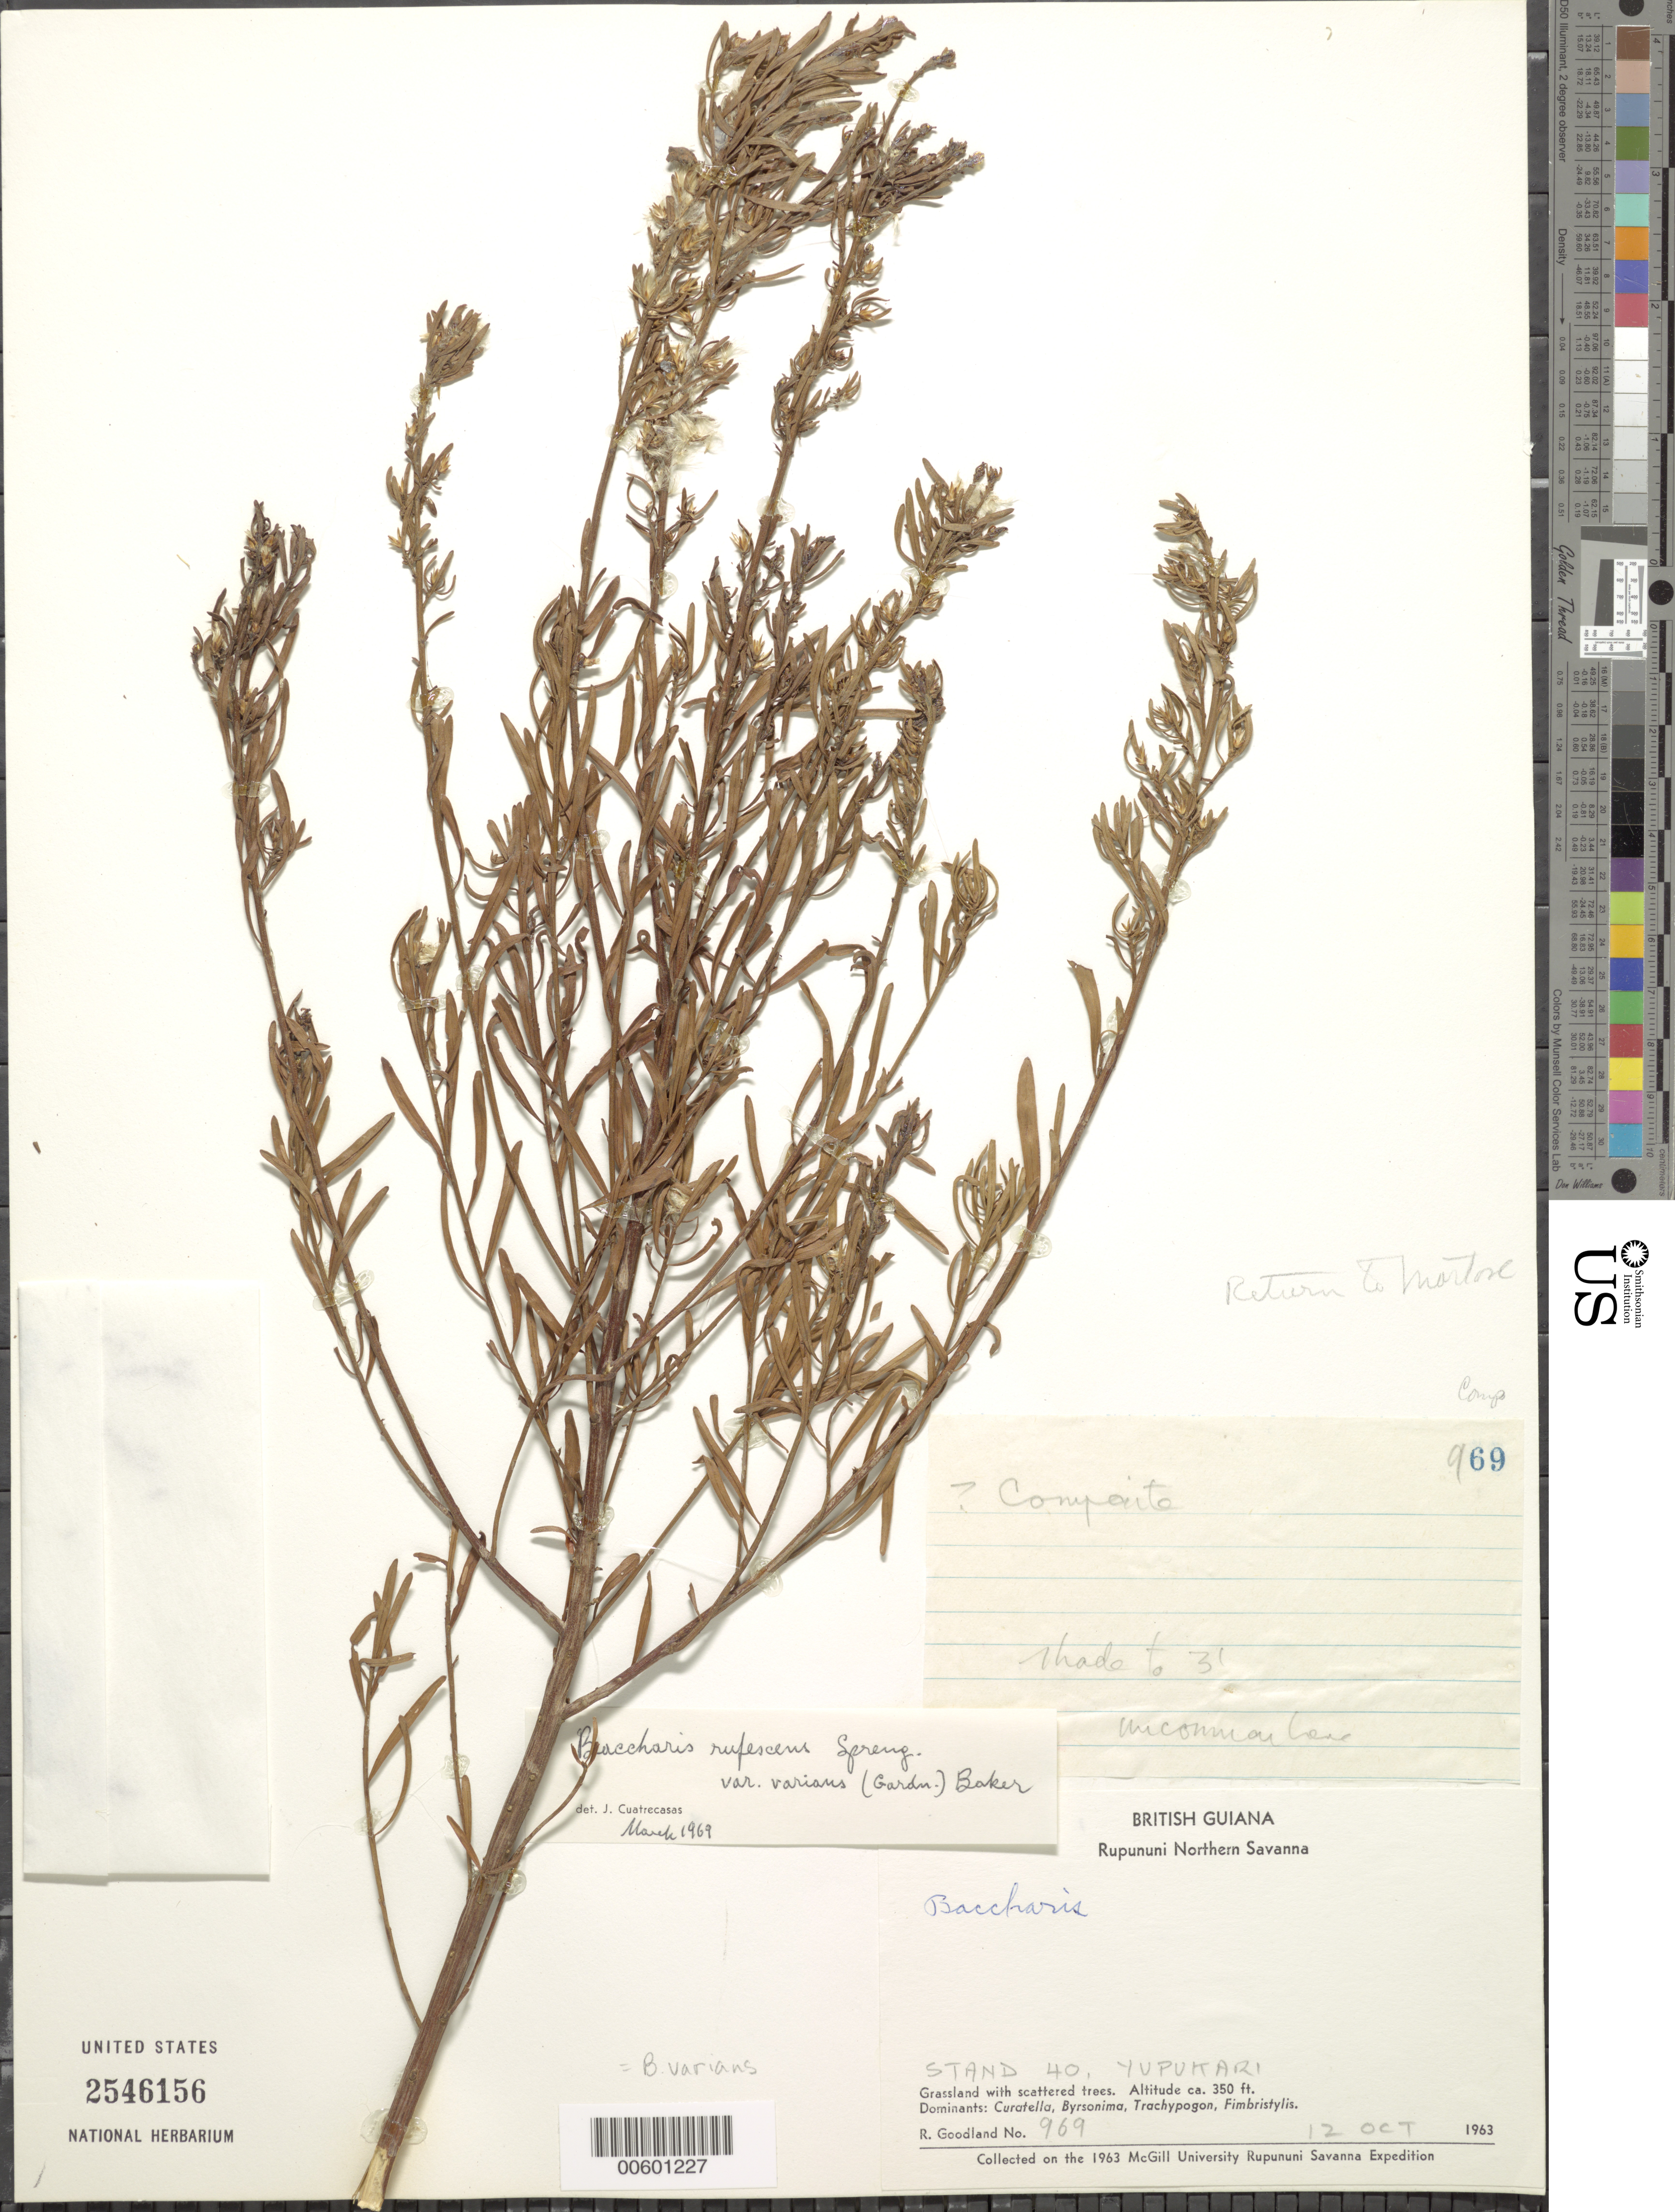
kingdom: Plantae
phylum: Tracheophyta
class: Magnoliopsida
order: Asterales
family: Asteraceae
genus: Baccharis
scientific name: Baccharis varians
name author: Gardner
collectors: R. Goodland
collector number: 969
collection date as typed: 12-Oct-63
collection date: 1963-10-12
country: Guyana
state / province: U. Takutu-U. Essequibo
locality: Rupununi Northern Savanna, Yupukari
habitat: Grassland with scattered trees. Dominants: Curatella, Byrsonima, Trachypogon, Fimbristylis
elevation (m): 107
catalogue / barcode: US 2546156